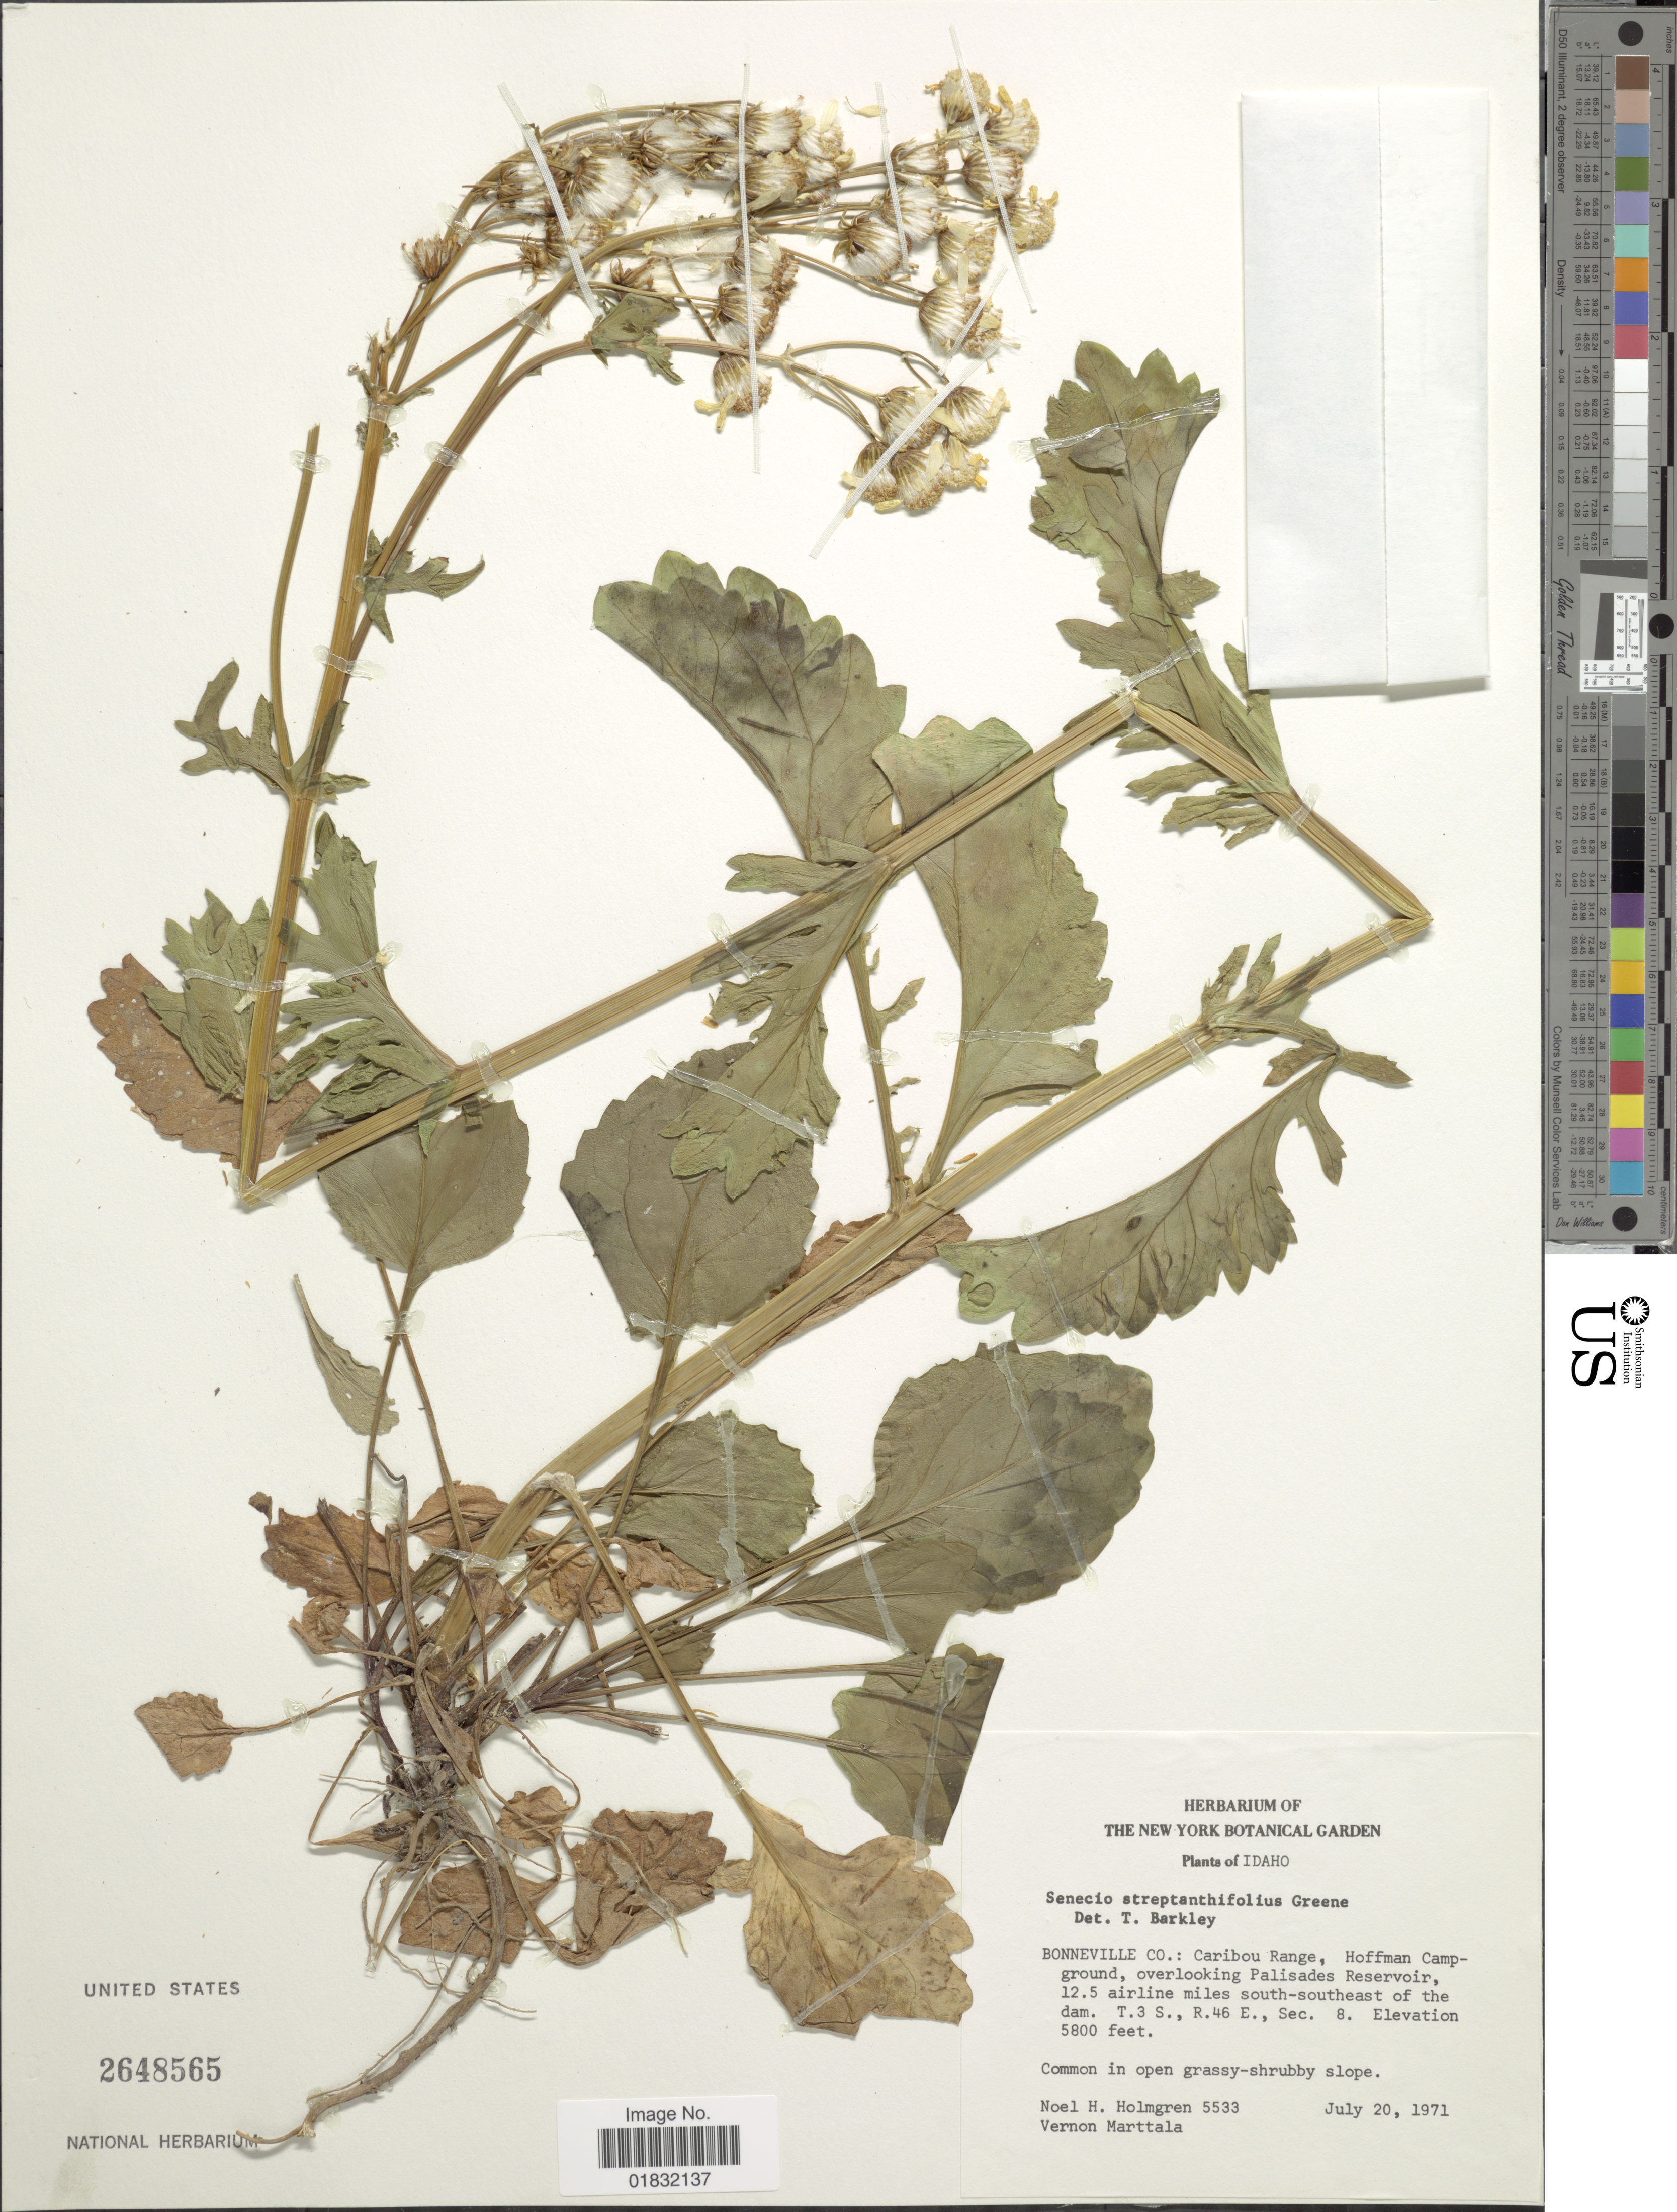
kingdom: Plantae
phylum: Tracheophyta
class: Magnoliopsida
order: Asterales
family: Asteraceae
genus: Packera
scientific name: Packera streptanthifolia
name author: (Greene) W.A. Weber & Á. Löve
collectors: N. H. Holmgren & V. Marttala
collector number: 5533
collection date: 1971-07-20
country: United States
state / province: Idaho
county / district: Bonneville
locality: Caribou Range, Hoffman Campground, overlooking Palisades Reservoir, 12.5 airline miles south-southeast of the dam. T.3 S., R.46., Sec. 8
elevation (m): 1768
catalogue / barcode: US 2648565